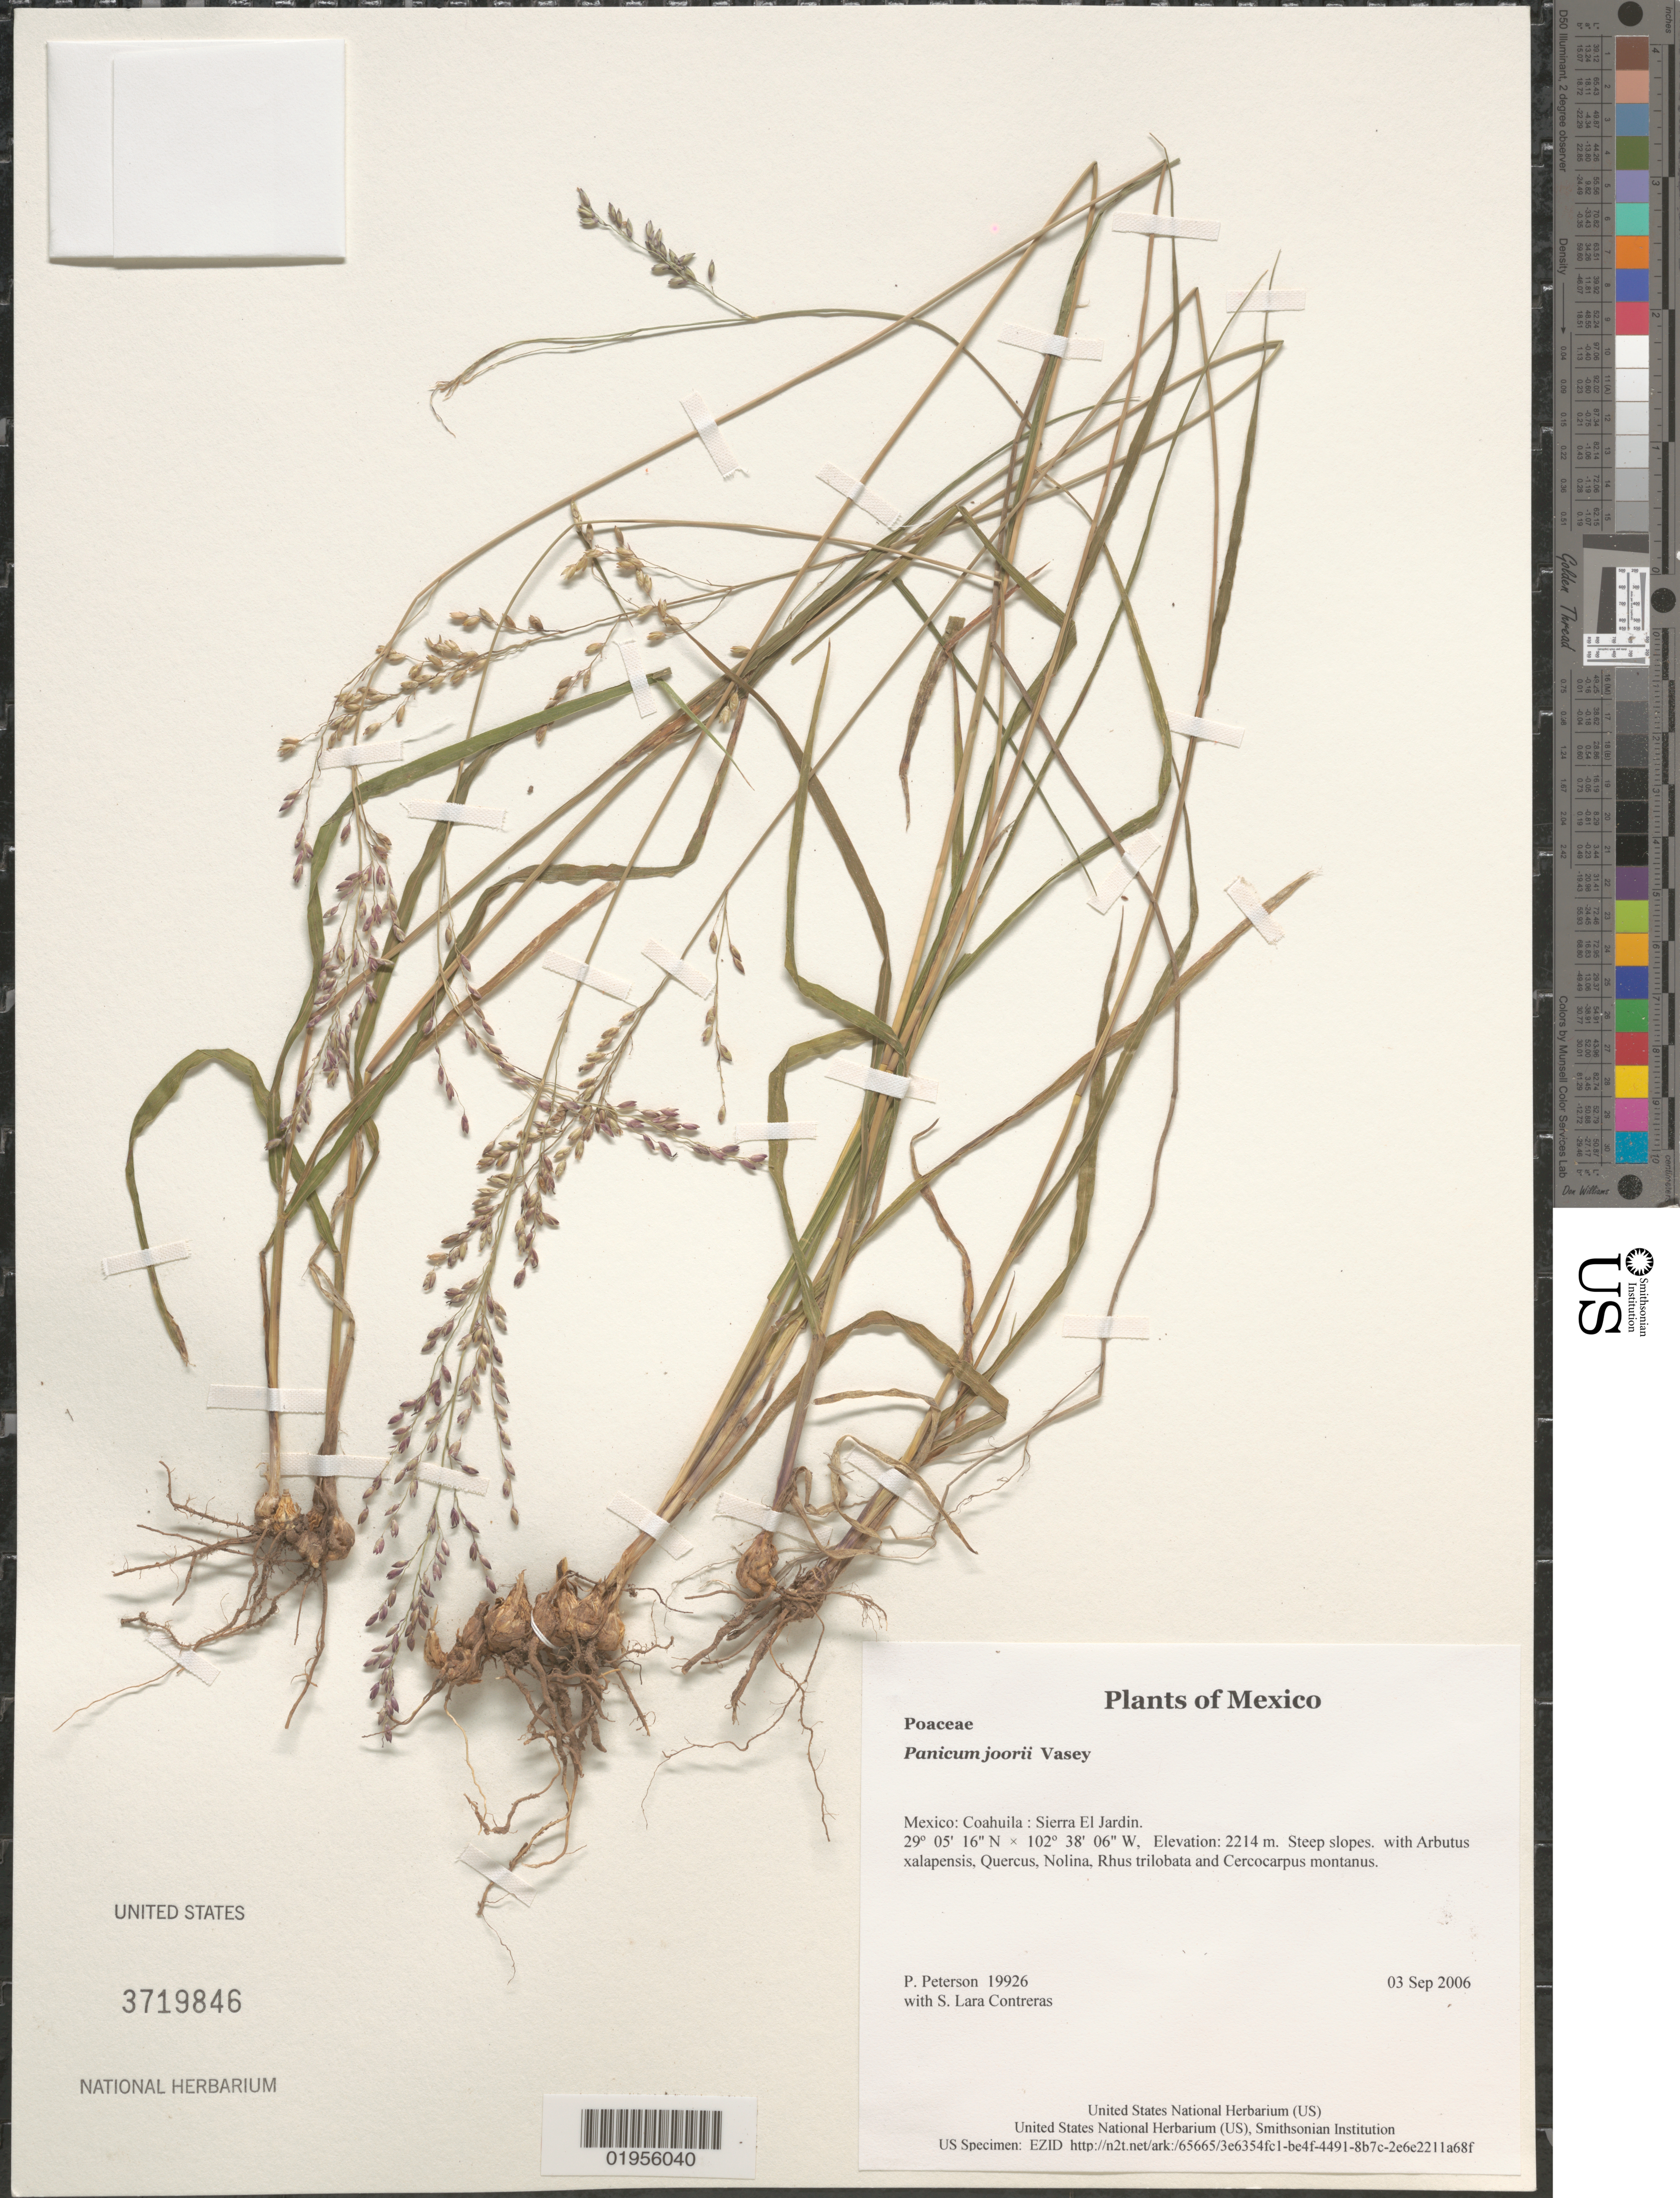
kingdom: Plantae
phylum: Tracheophyta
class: Liliopsida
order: Poales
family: Poaceae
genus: Panicum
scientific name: Panicum sp.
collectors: P. M. Peterson & S. Lara Contreras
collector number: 19926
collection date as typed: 03 Sep 2006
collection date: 2006-09-03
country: Mexico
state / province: Coahuila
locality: Sierra El Jardin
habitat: Steep slopes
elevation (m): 2214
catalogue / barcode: US 3719846